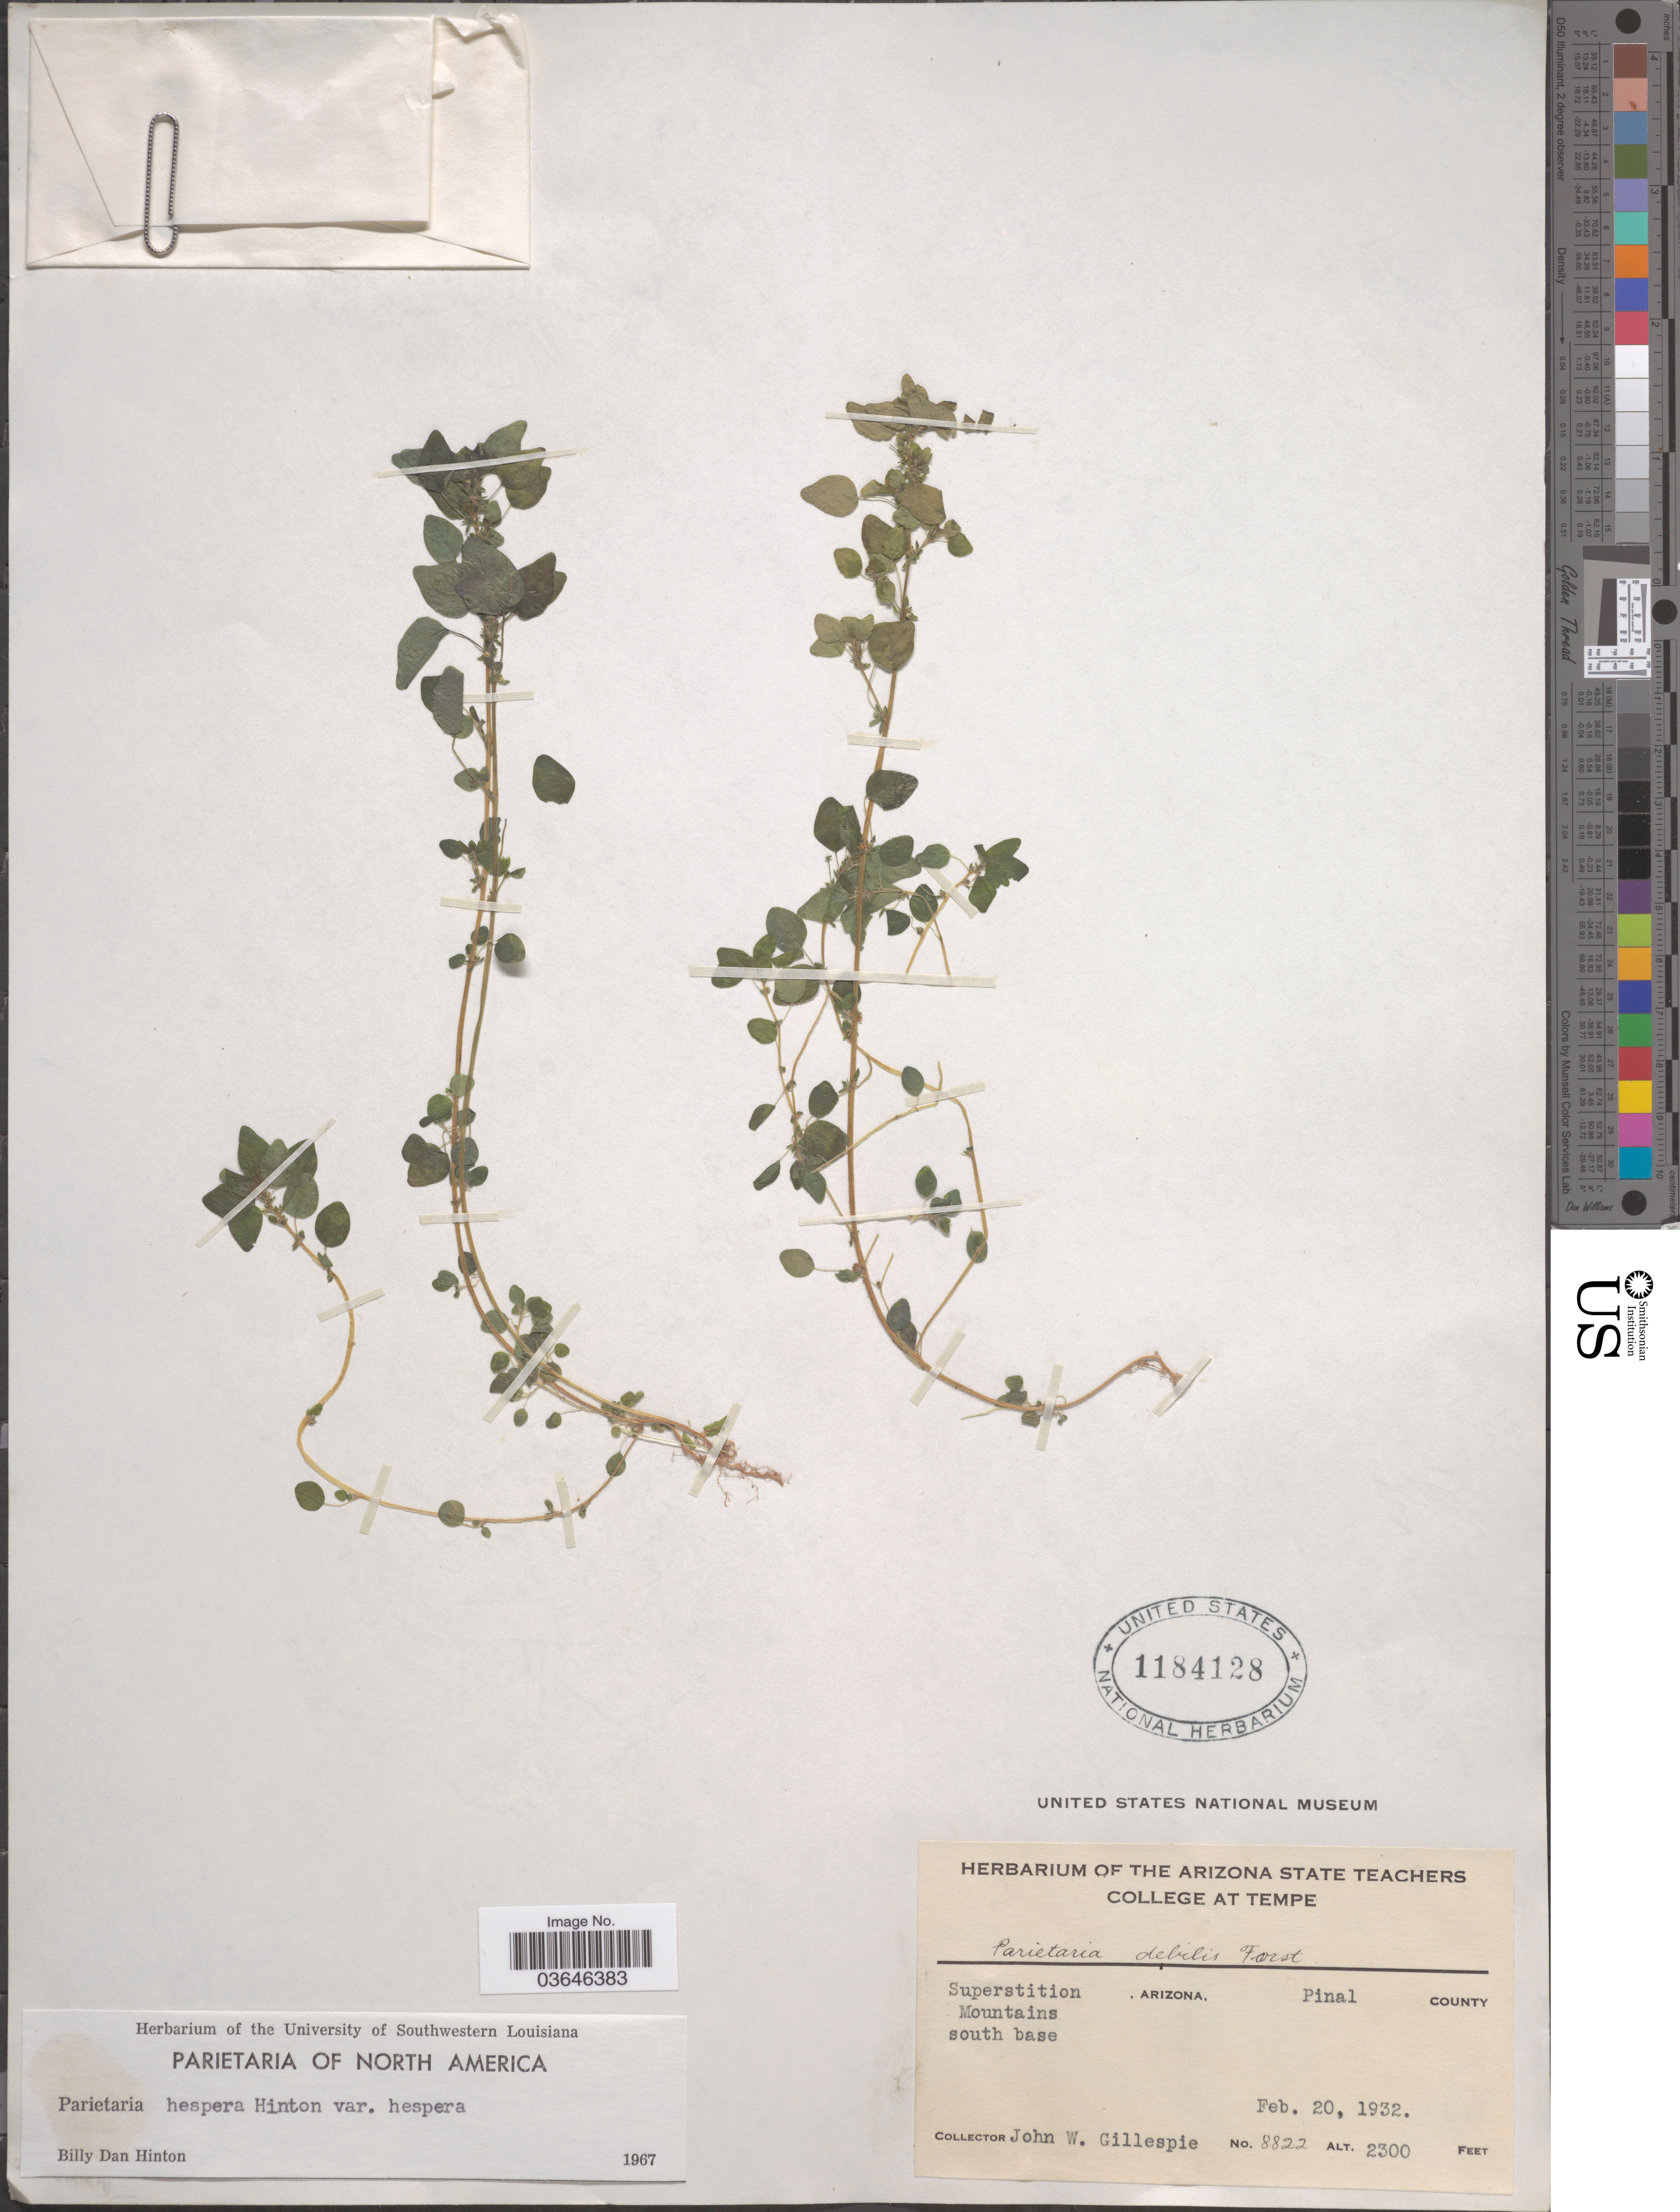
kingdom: Plantae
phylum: Tracheophyta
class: Magnoliopsida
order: Rosales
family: Urticaceae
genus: Parietaria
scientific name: Parietaria hespera var. hespera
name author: Hinton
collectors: J. W. Gillespie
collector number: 8822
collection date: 1932-02-20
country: United States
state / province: Arizona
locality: Superstition Mountains south base, Pinal County.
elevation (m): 701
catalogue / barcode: US 1184128